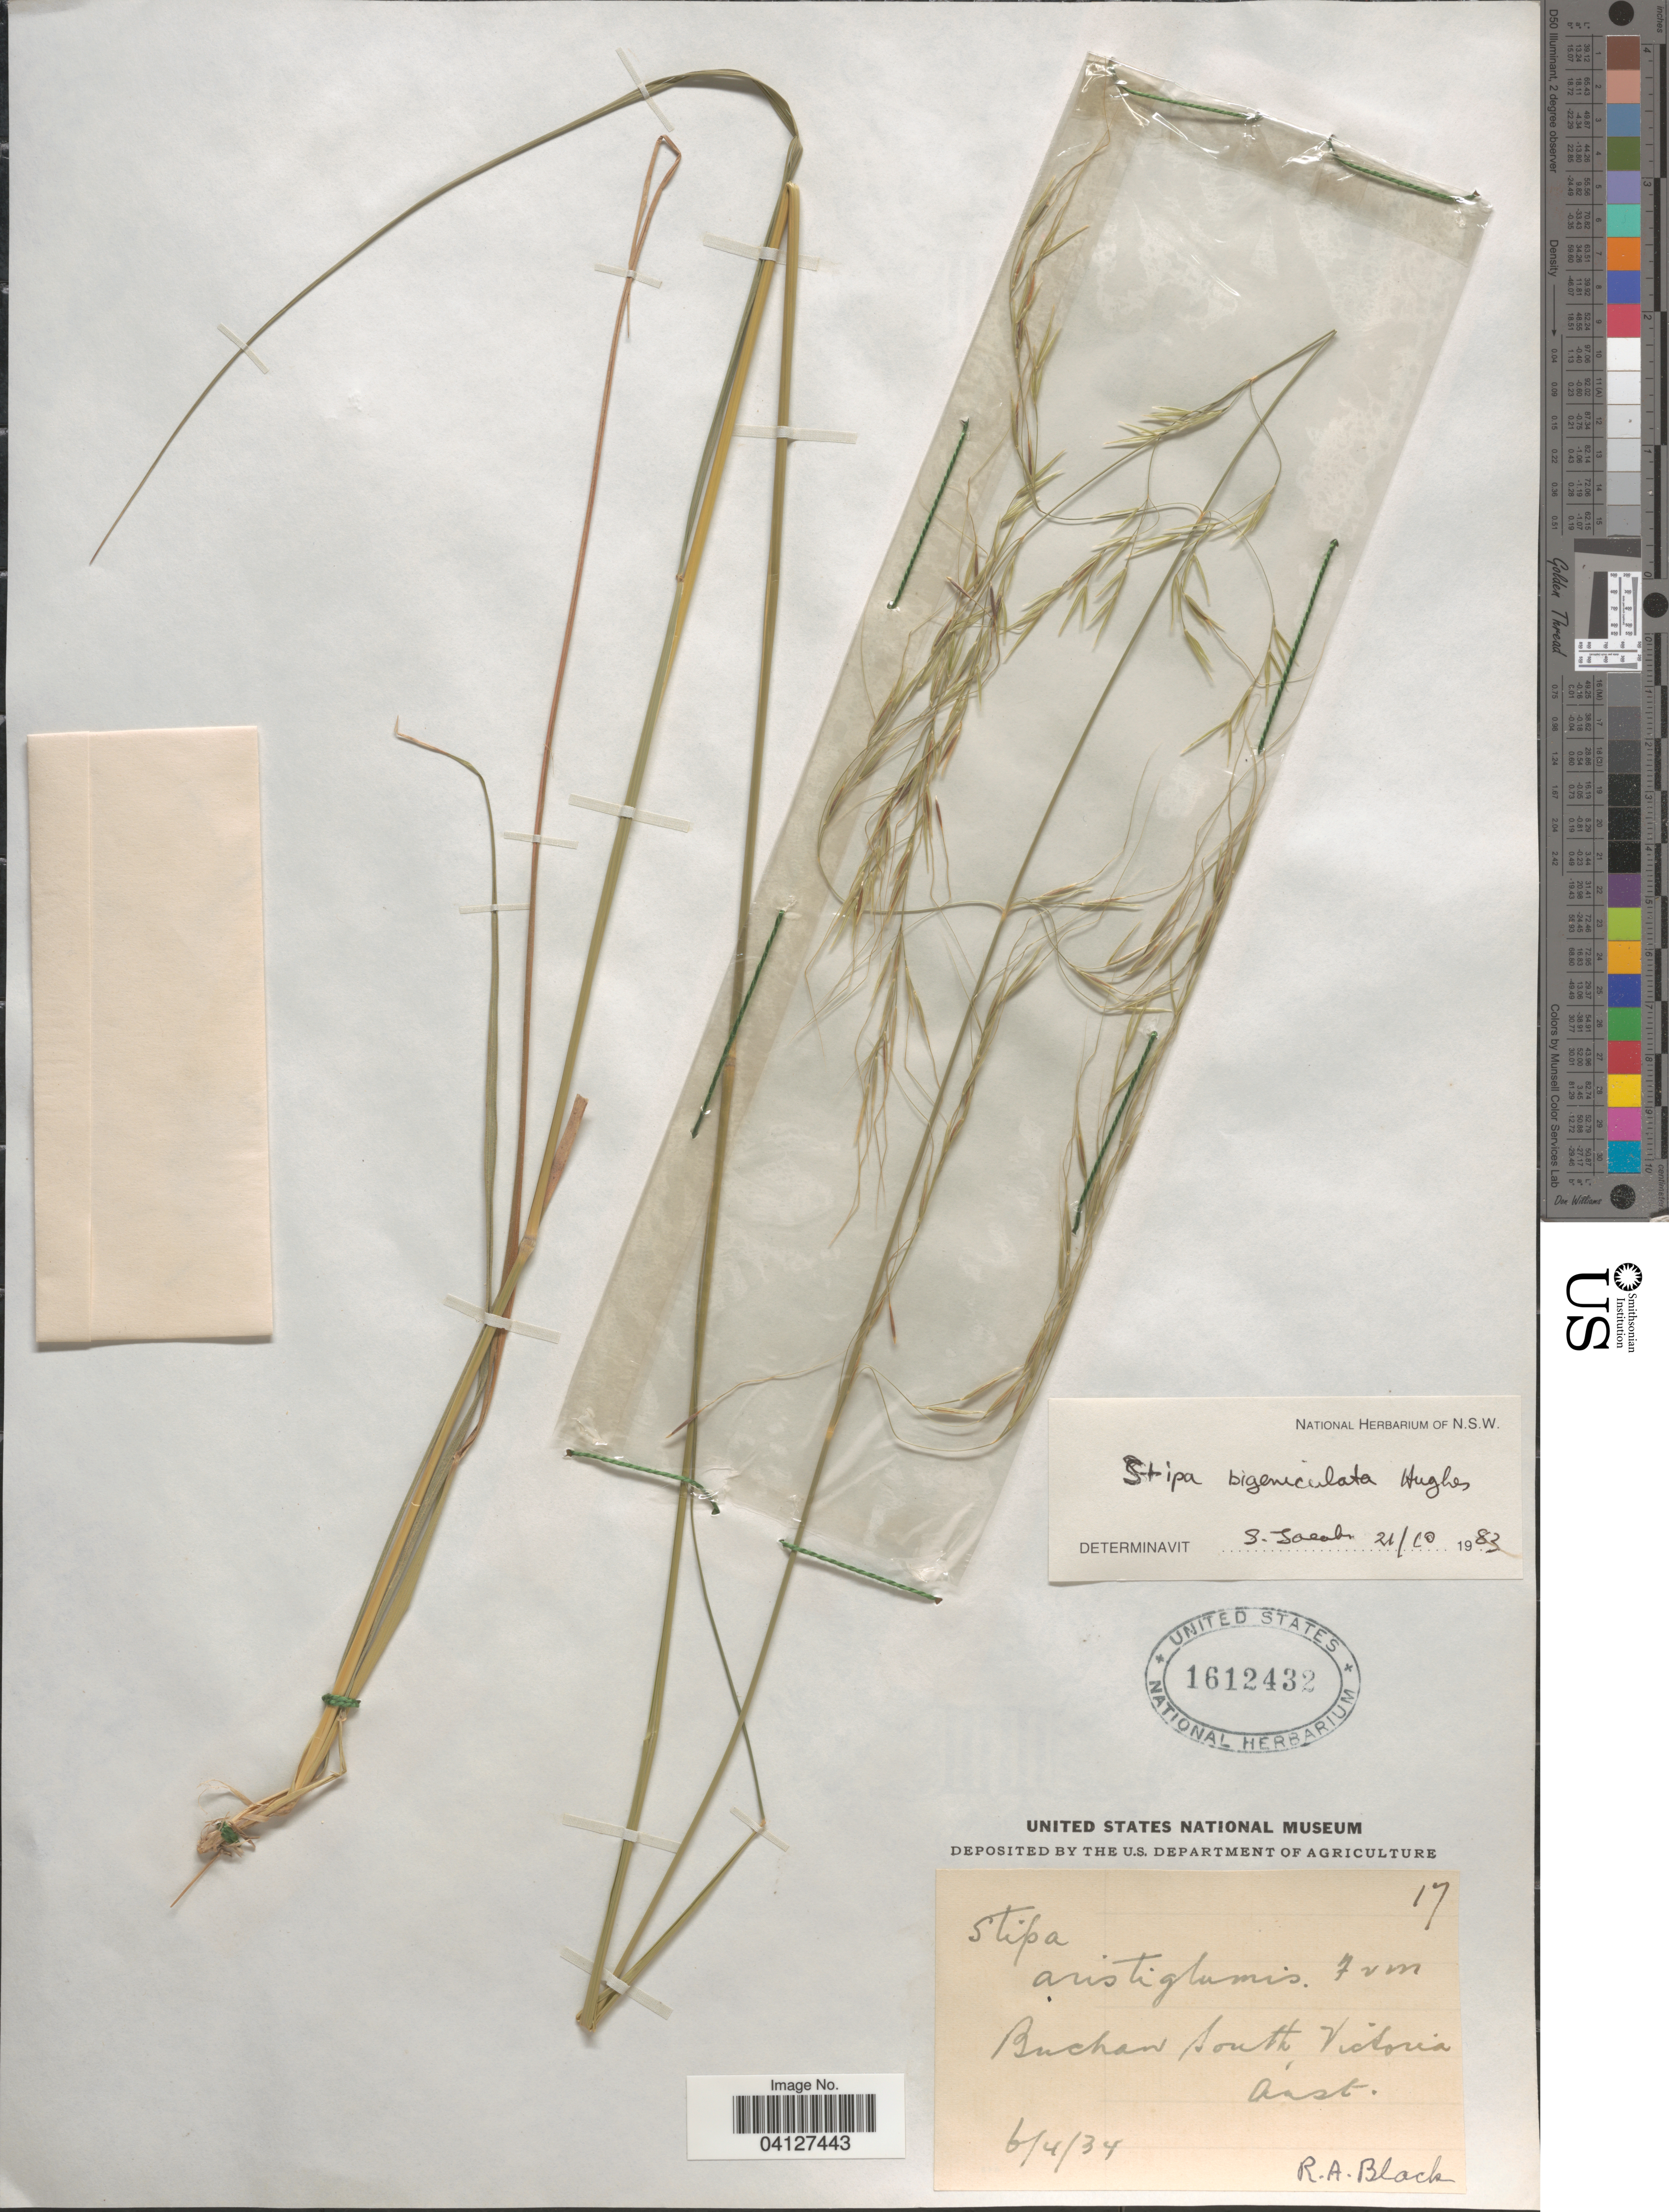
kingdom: Plantae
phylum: Tracheophyta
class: Liliopsida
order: Poales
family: Poaceae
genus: Stipa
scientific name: Stipa bigeniculata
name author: Hughes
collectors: R. A. Black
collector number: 17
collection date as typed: Transcribed d/m/y: 6/4/34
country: Australia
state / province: Victoria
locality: Buchan South Victoria. Aust.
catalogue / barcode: US 1612432